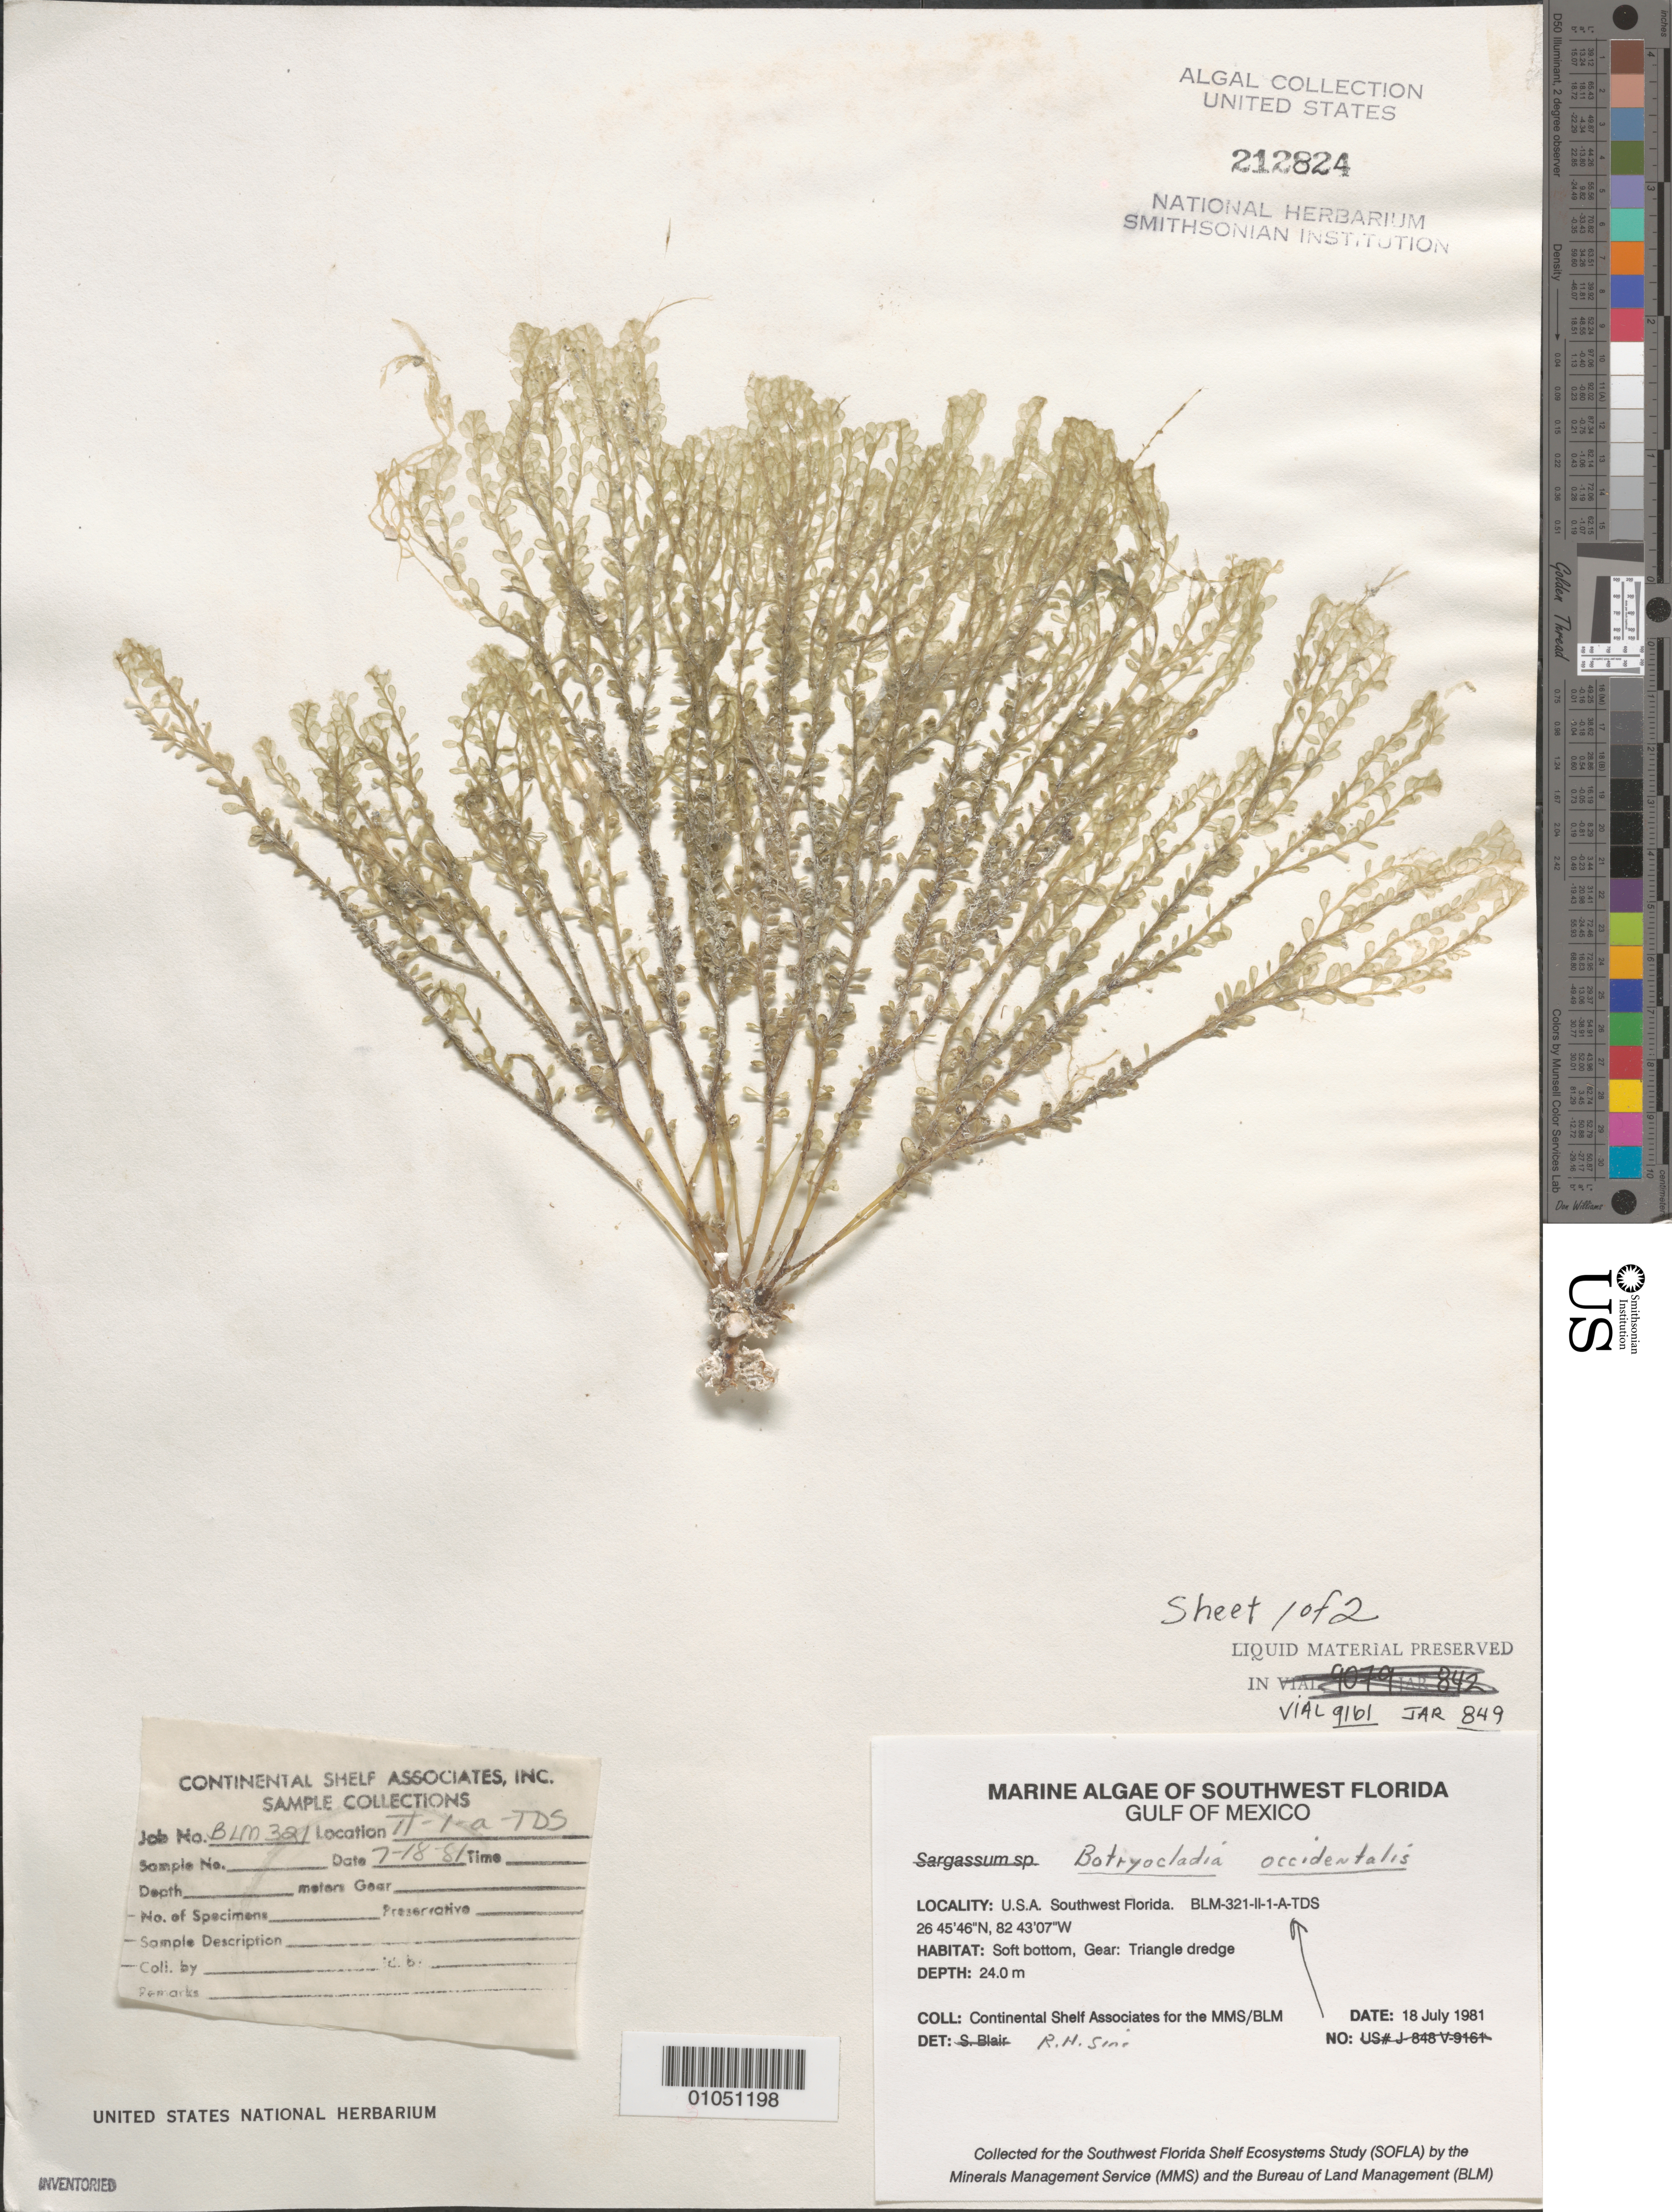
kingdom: Plantae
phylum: Rhodophyta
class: Florideophyceae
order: Rhodymeniales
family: Rhodymeniaceae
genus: Botryocladia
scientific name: Botryocladia occidentalis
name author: (Børgesen) Kylin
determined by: Sims, Robert H.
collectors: Continental Shelf Associates for the MMS/BLM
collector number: BLM-321-II-1-A-TDS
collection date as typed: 18 Jul 1981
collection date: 1981-07-18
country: United States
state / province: Florida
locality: Gulf of Mexico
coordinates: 26 45'46"N, 82 43'07"W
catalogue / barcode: US 212824